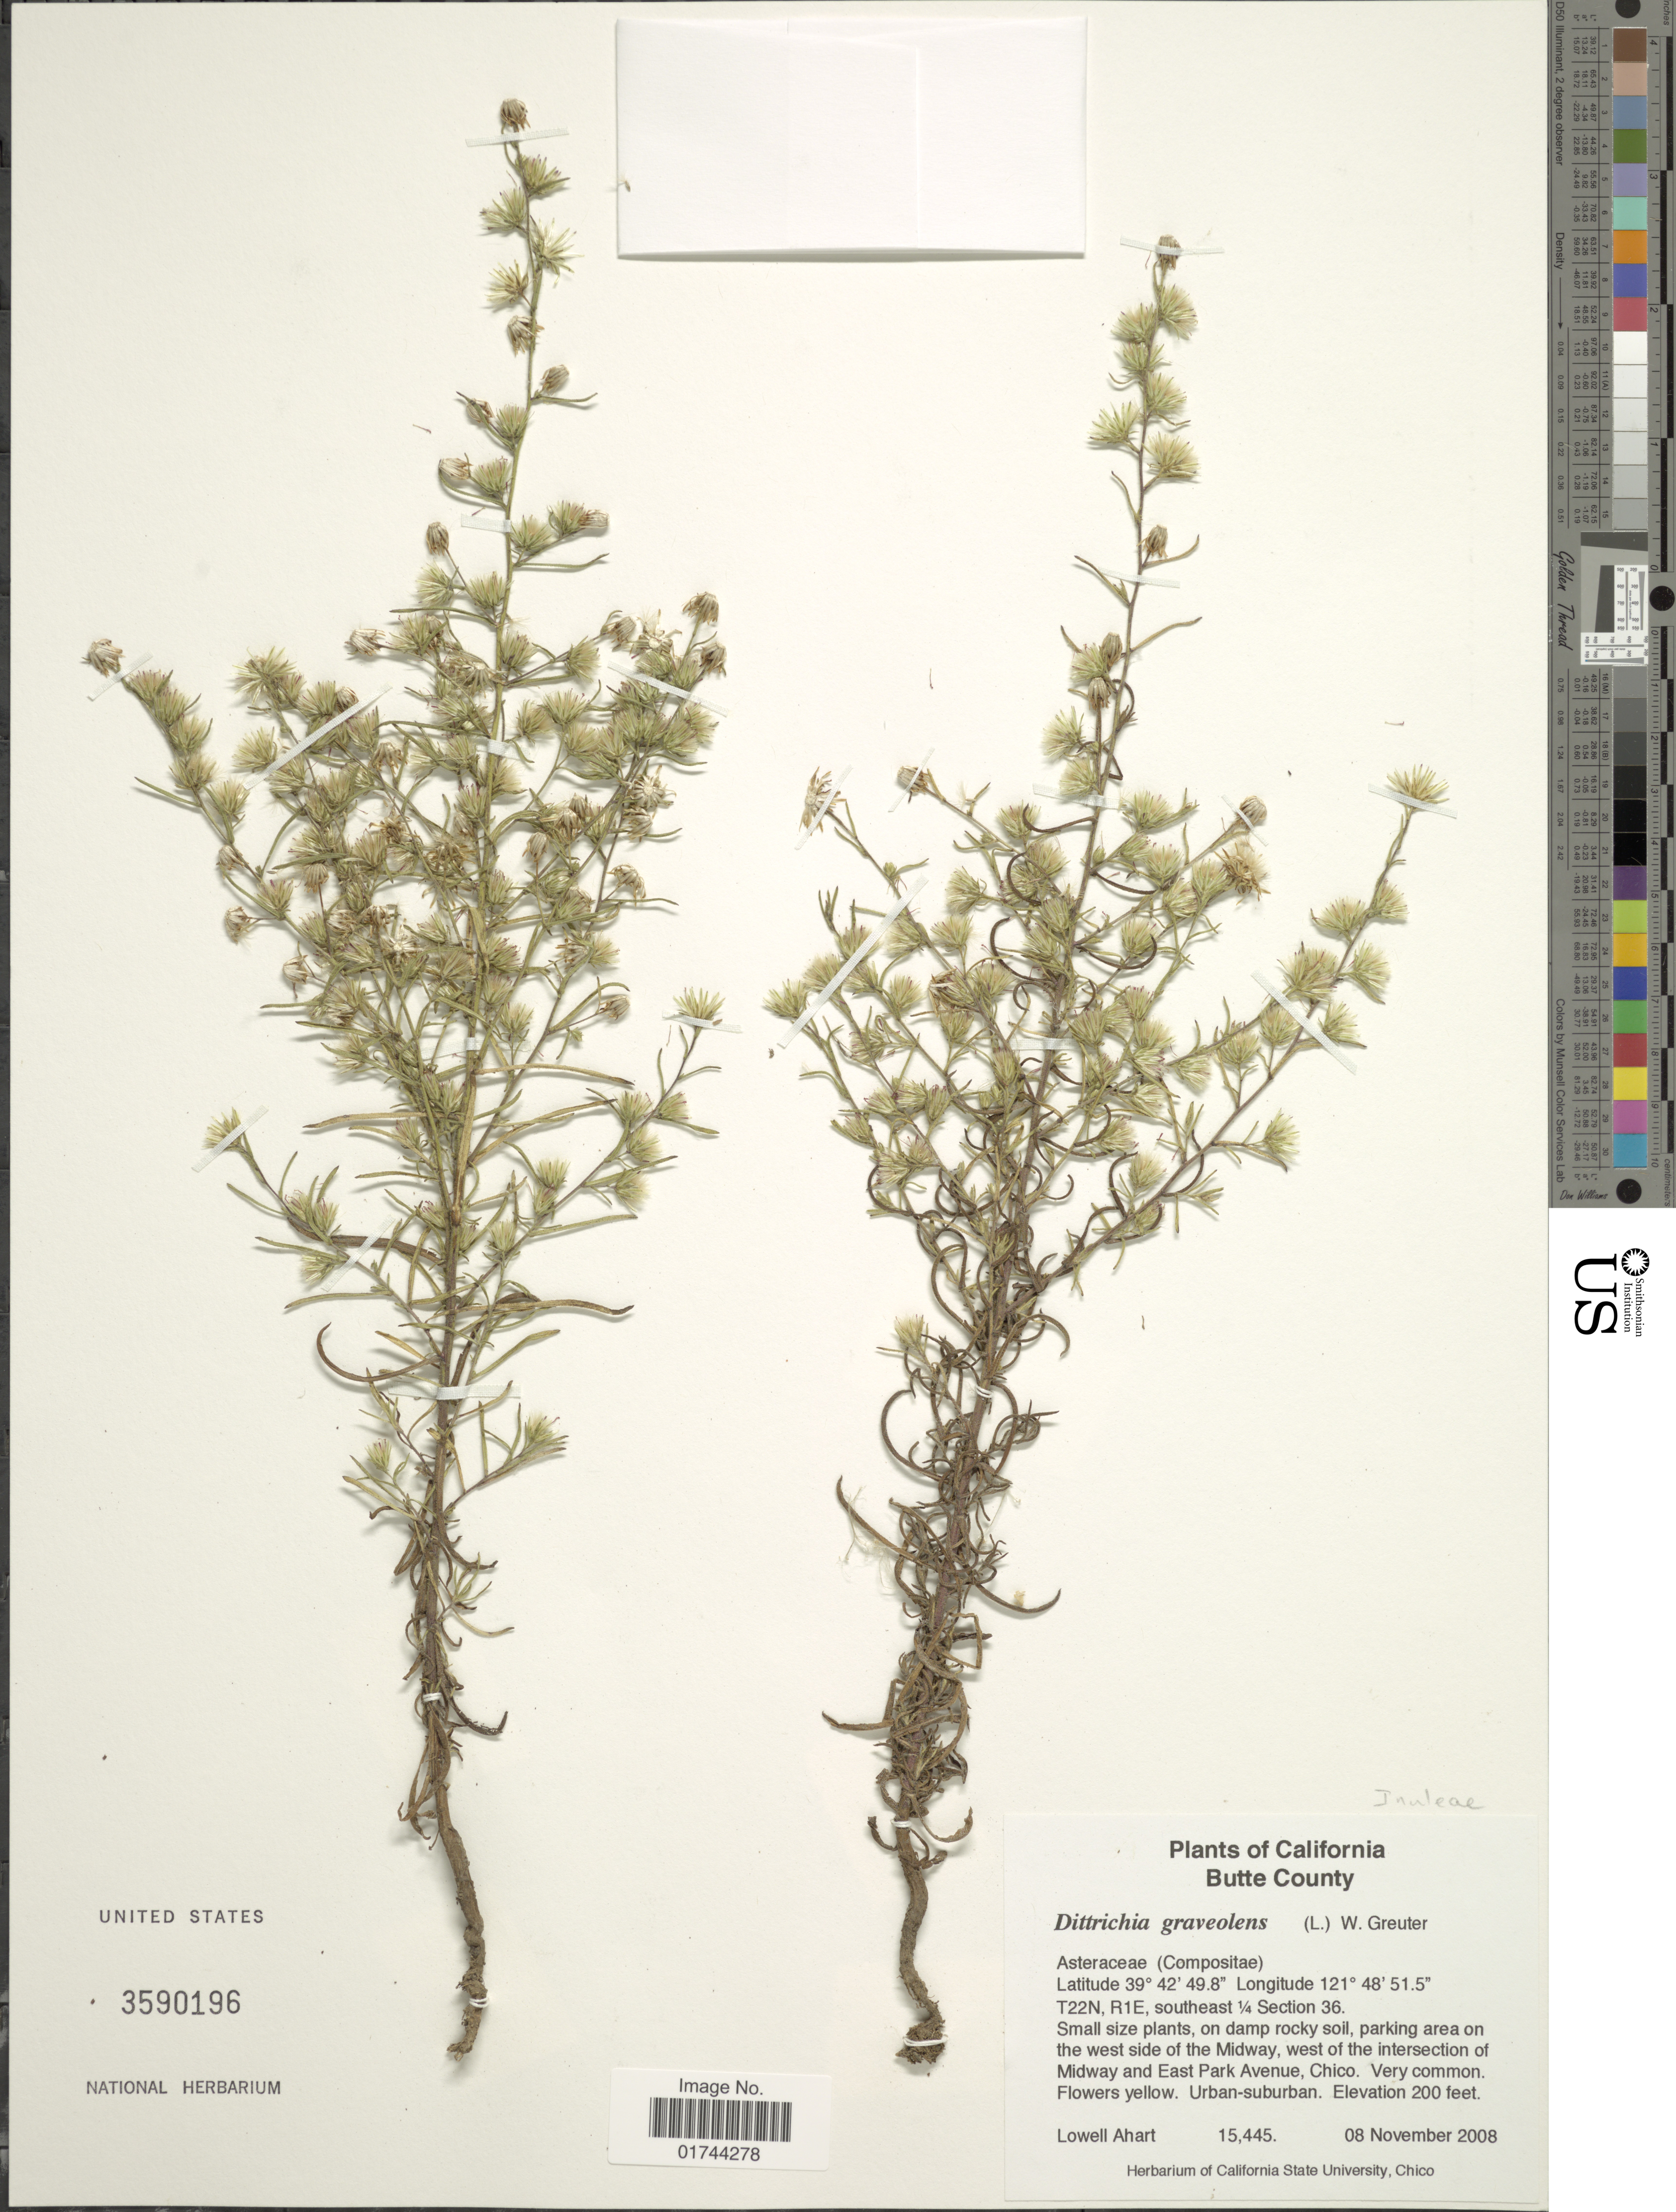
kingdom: Plantae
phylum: Tracheophyta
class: Magnoliopsida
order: Asterales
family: Asteraceae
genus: Dittrichia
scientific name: Dittrichia graveolens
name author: (L.) Greuter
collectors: L. Ahart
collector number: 15445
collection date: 2008-11-08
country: United States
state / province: California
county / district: Butte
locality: Butte County, T22N, R1E, southeast 1/4 Section 36, parking area on the west side of the Midway west of the intersection of Midway and East Park Avenue, Chico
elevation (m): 61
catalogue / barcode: US 3590196